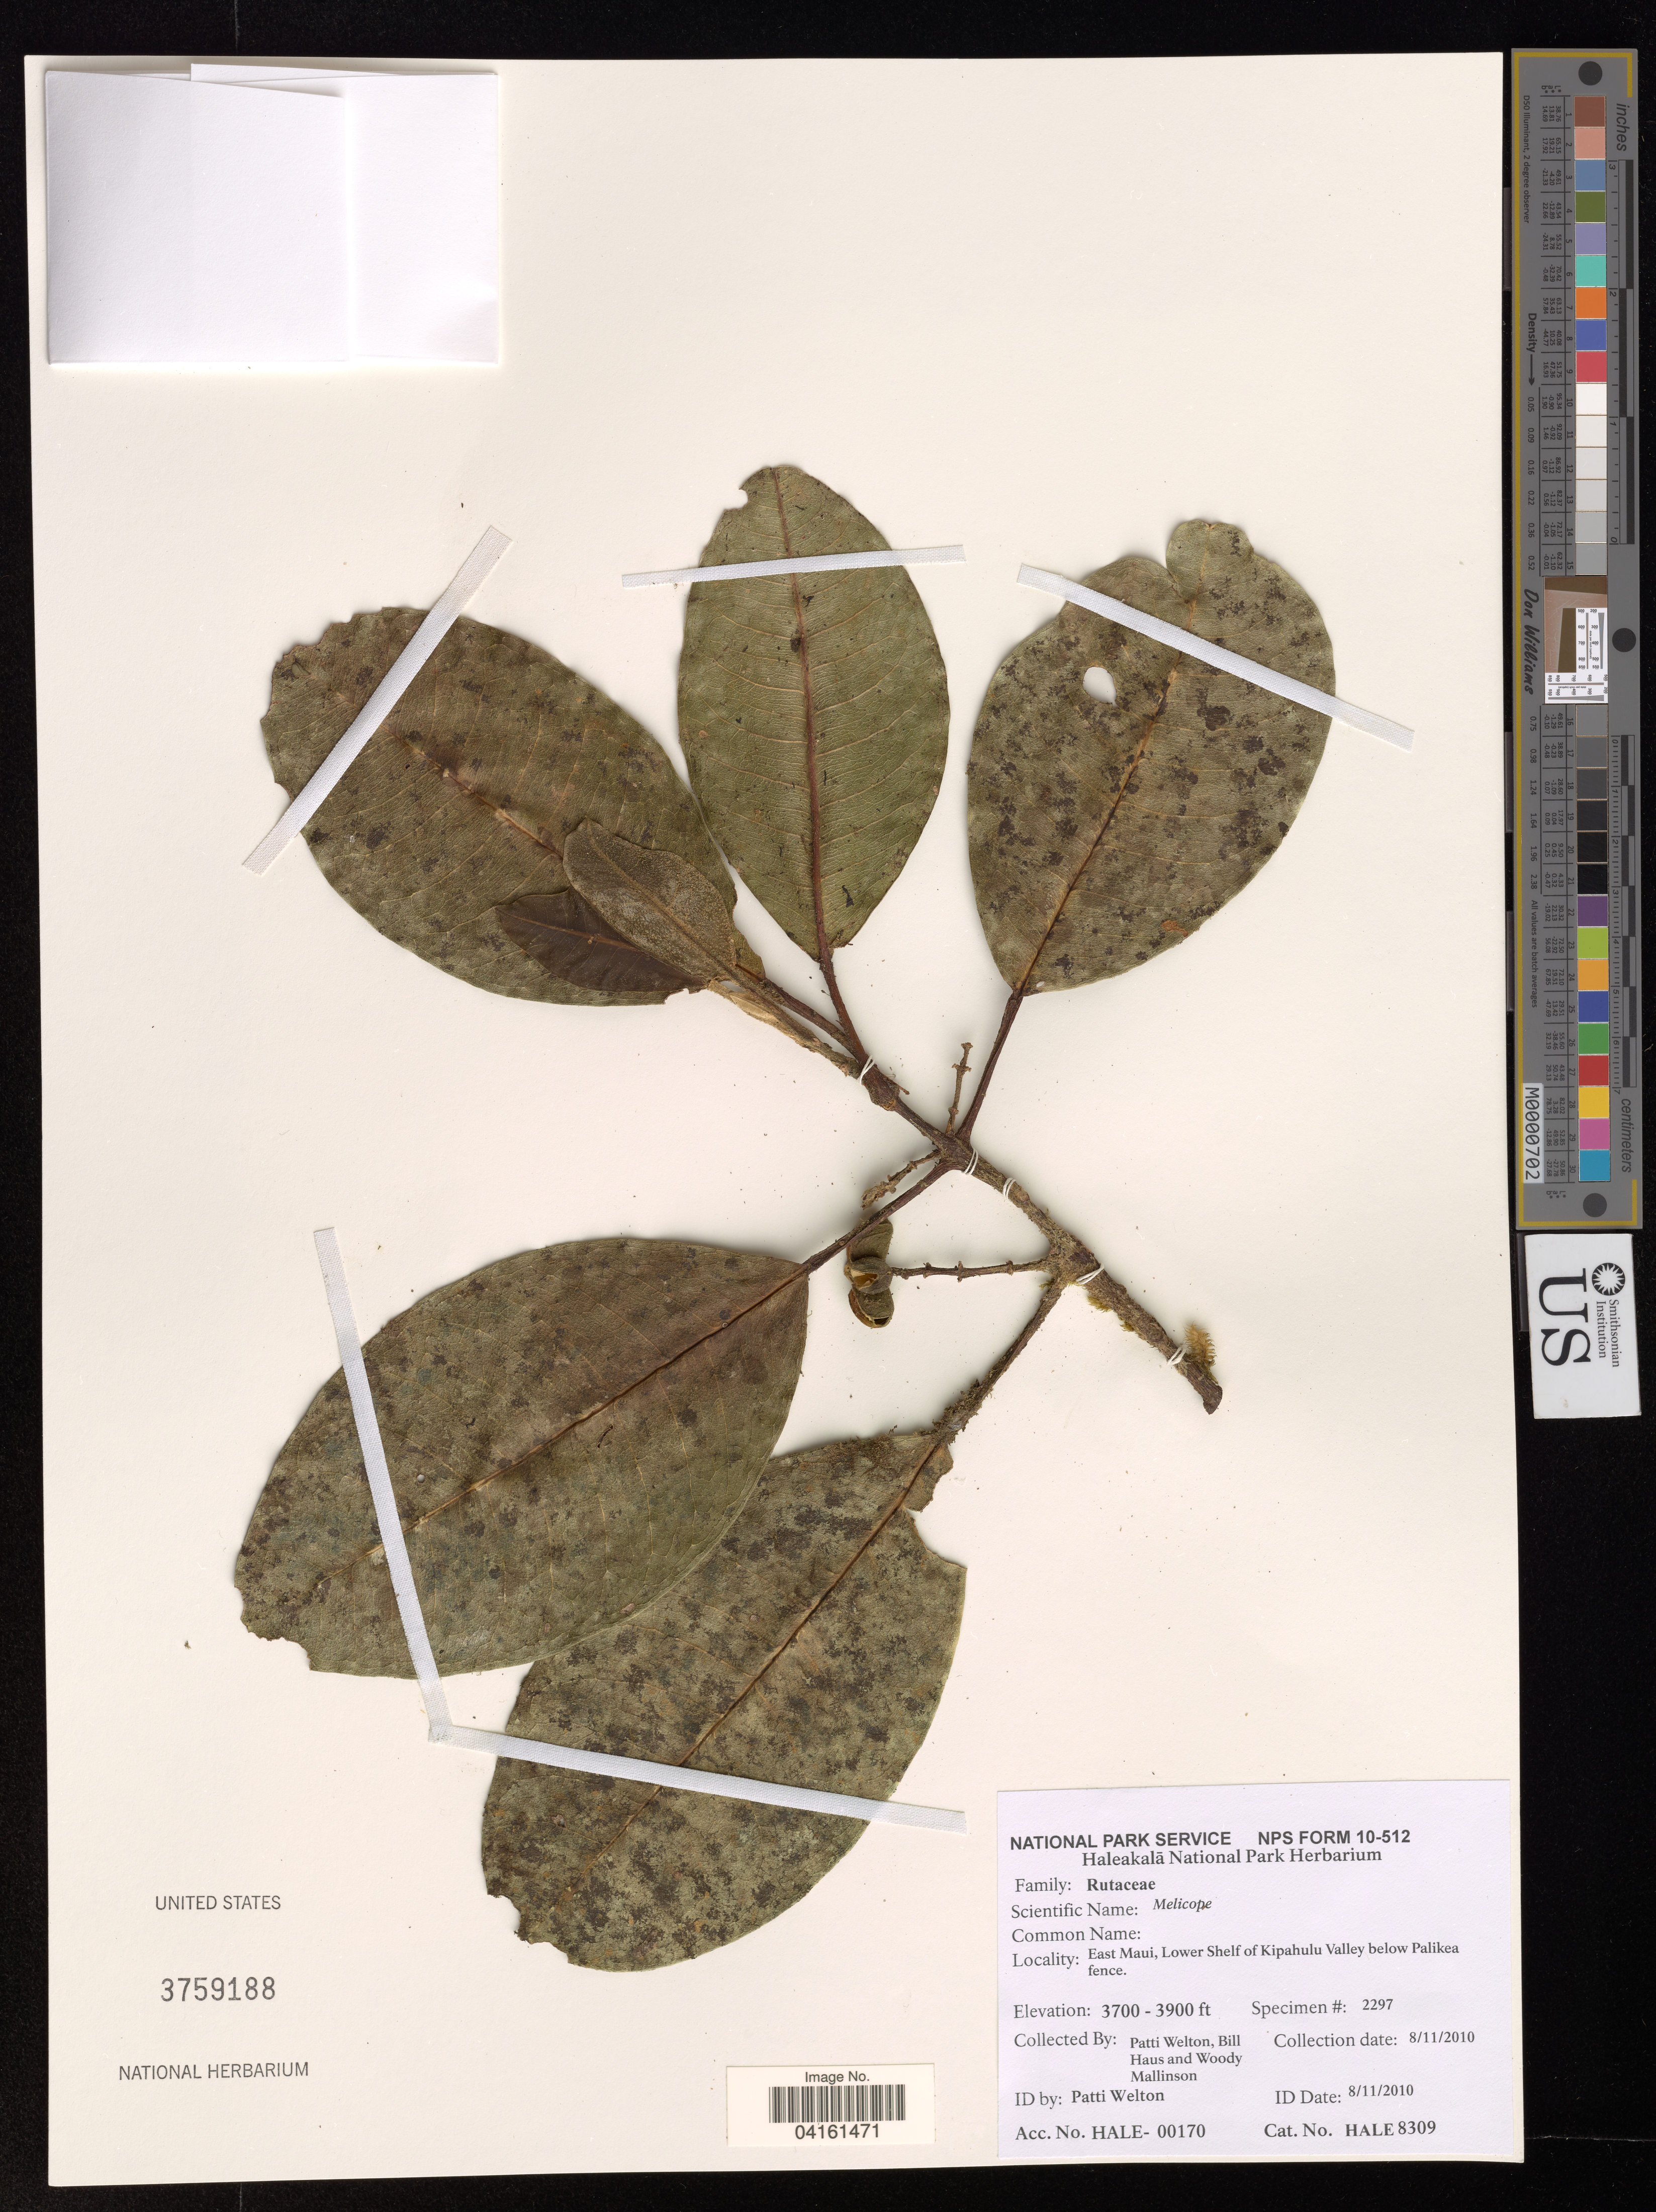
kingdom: Plantae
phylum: Tracheophyta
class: Magnoliopsida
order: Sapindales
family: Rutaceae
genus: Melicope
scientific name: Melicope sp.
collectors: P. Welton, B. Haus & W. Mallinson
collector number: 2297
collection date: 2010-08-11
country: United States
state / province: Hawaii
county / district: Maui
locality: East Maui, Lower Shelf of Kipahulu Valley below Palikea fence.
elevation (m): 1128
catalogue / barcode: US 3759188